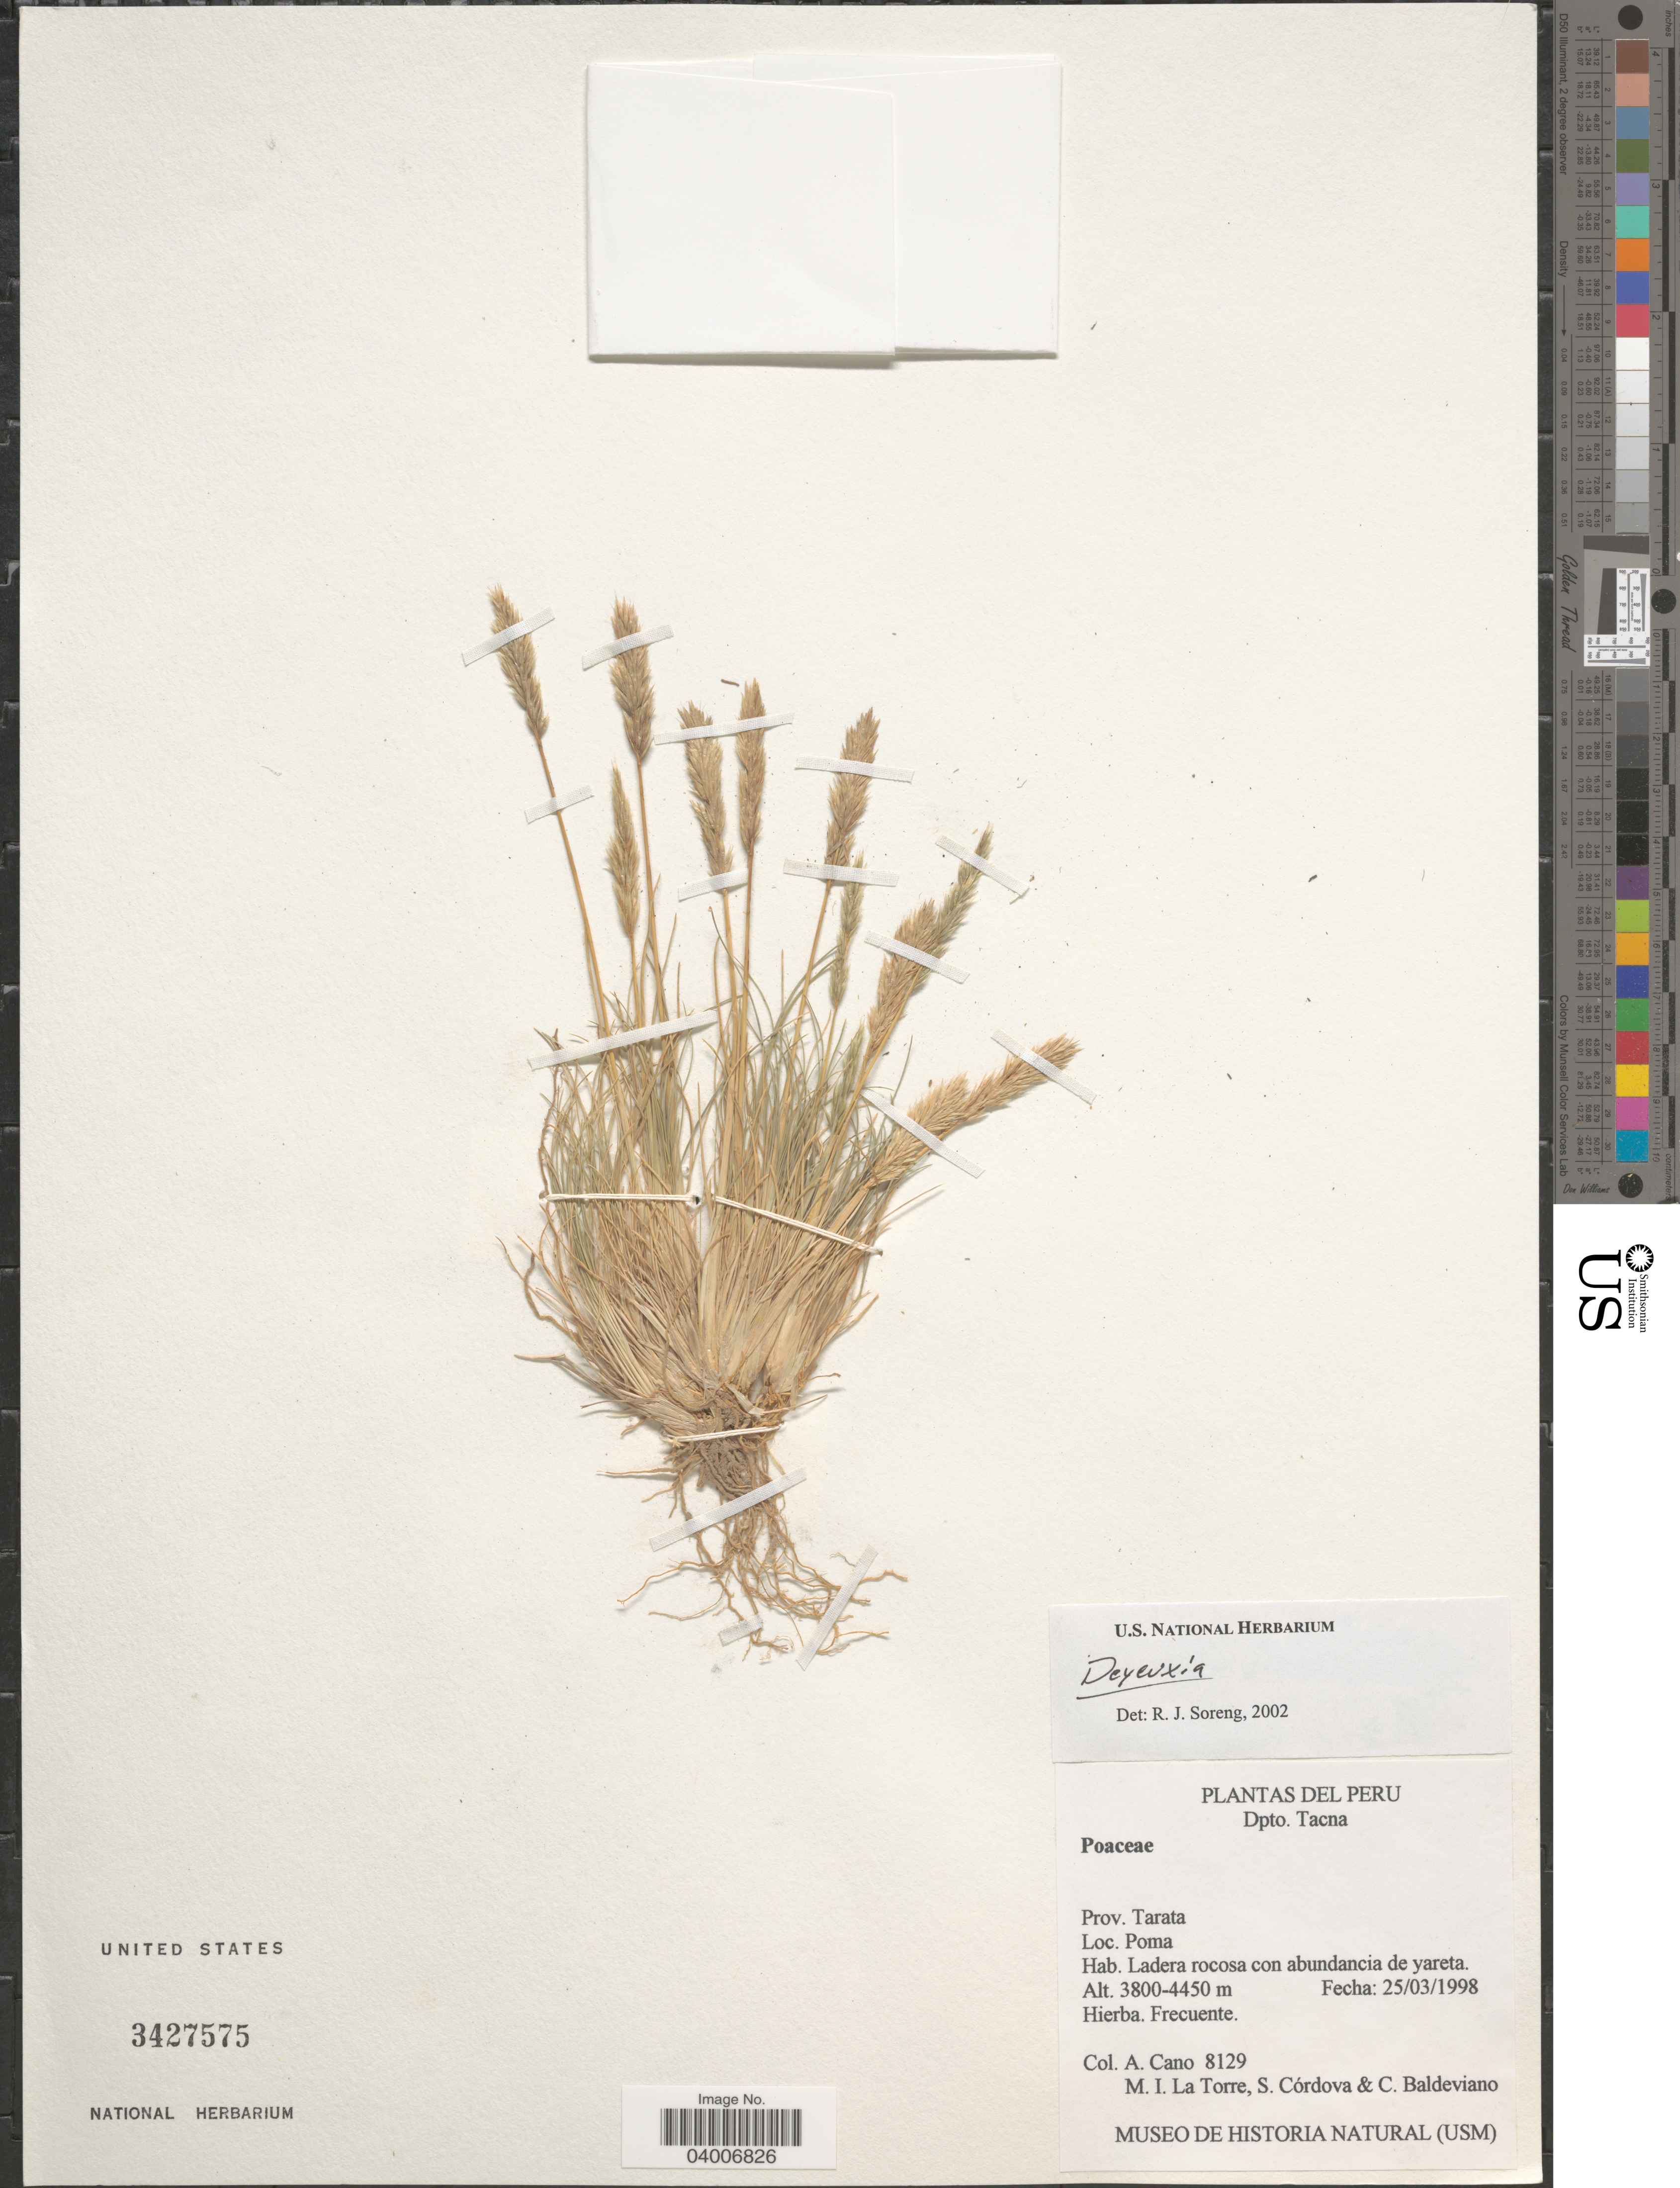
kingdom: Plantae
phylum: Tracheophyta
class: Liliopsida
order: Poales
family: Poaceae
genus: Cinnagrostis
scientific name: Cinnagrostis sp.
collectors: A. Cano, M. La Torre, S. Cordova & C. Baldeviano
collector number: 8129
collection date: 1998-03-25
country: Peru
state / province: Tacna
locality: Dpto. Tacna. Prov. Tarata. Poma.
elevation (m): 3800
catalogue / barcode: US 3427575